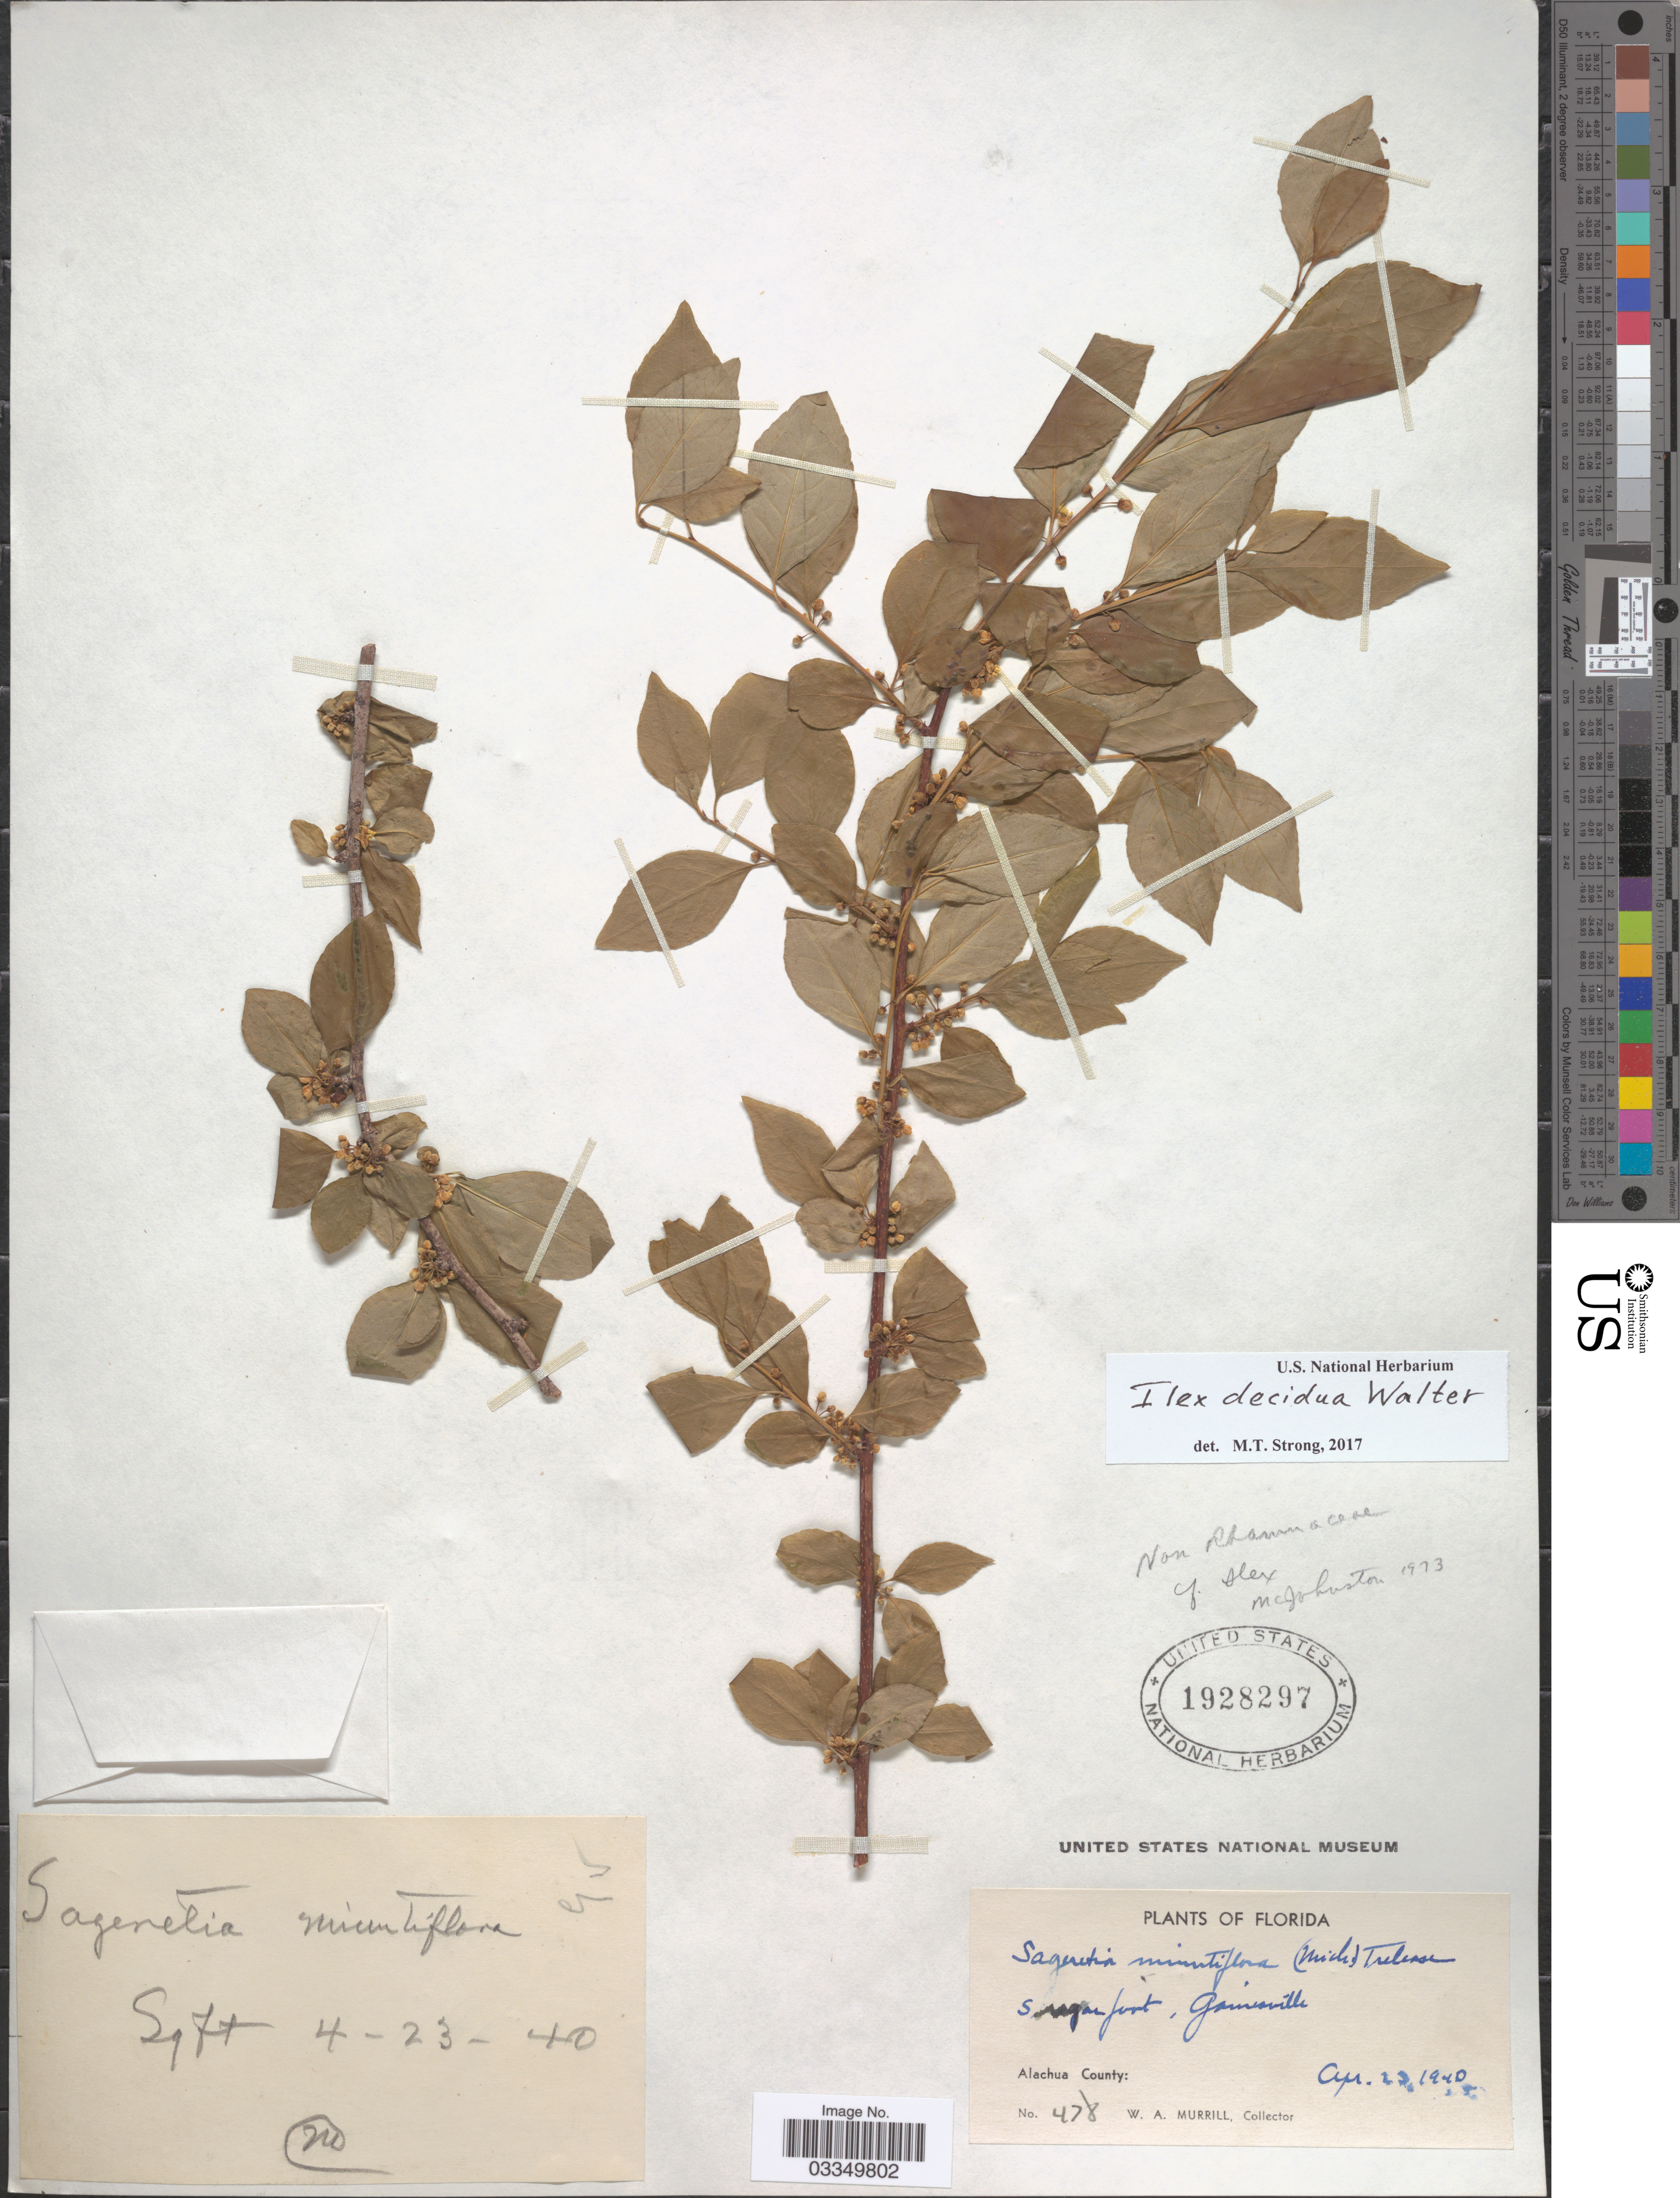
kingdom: Plantae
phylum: Tracheophyta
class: Magnoliopsida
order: Aquifoliales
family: Aquifoliaceae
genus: Ilex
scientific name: Ilex decidua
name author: Walter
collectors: W. A. Murrill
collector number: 478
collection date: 1940-04-23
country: United States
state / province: Florida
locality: Sugarfoot, Gainesville.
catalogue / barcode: US 1928297